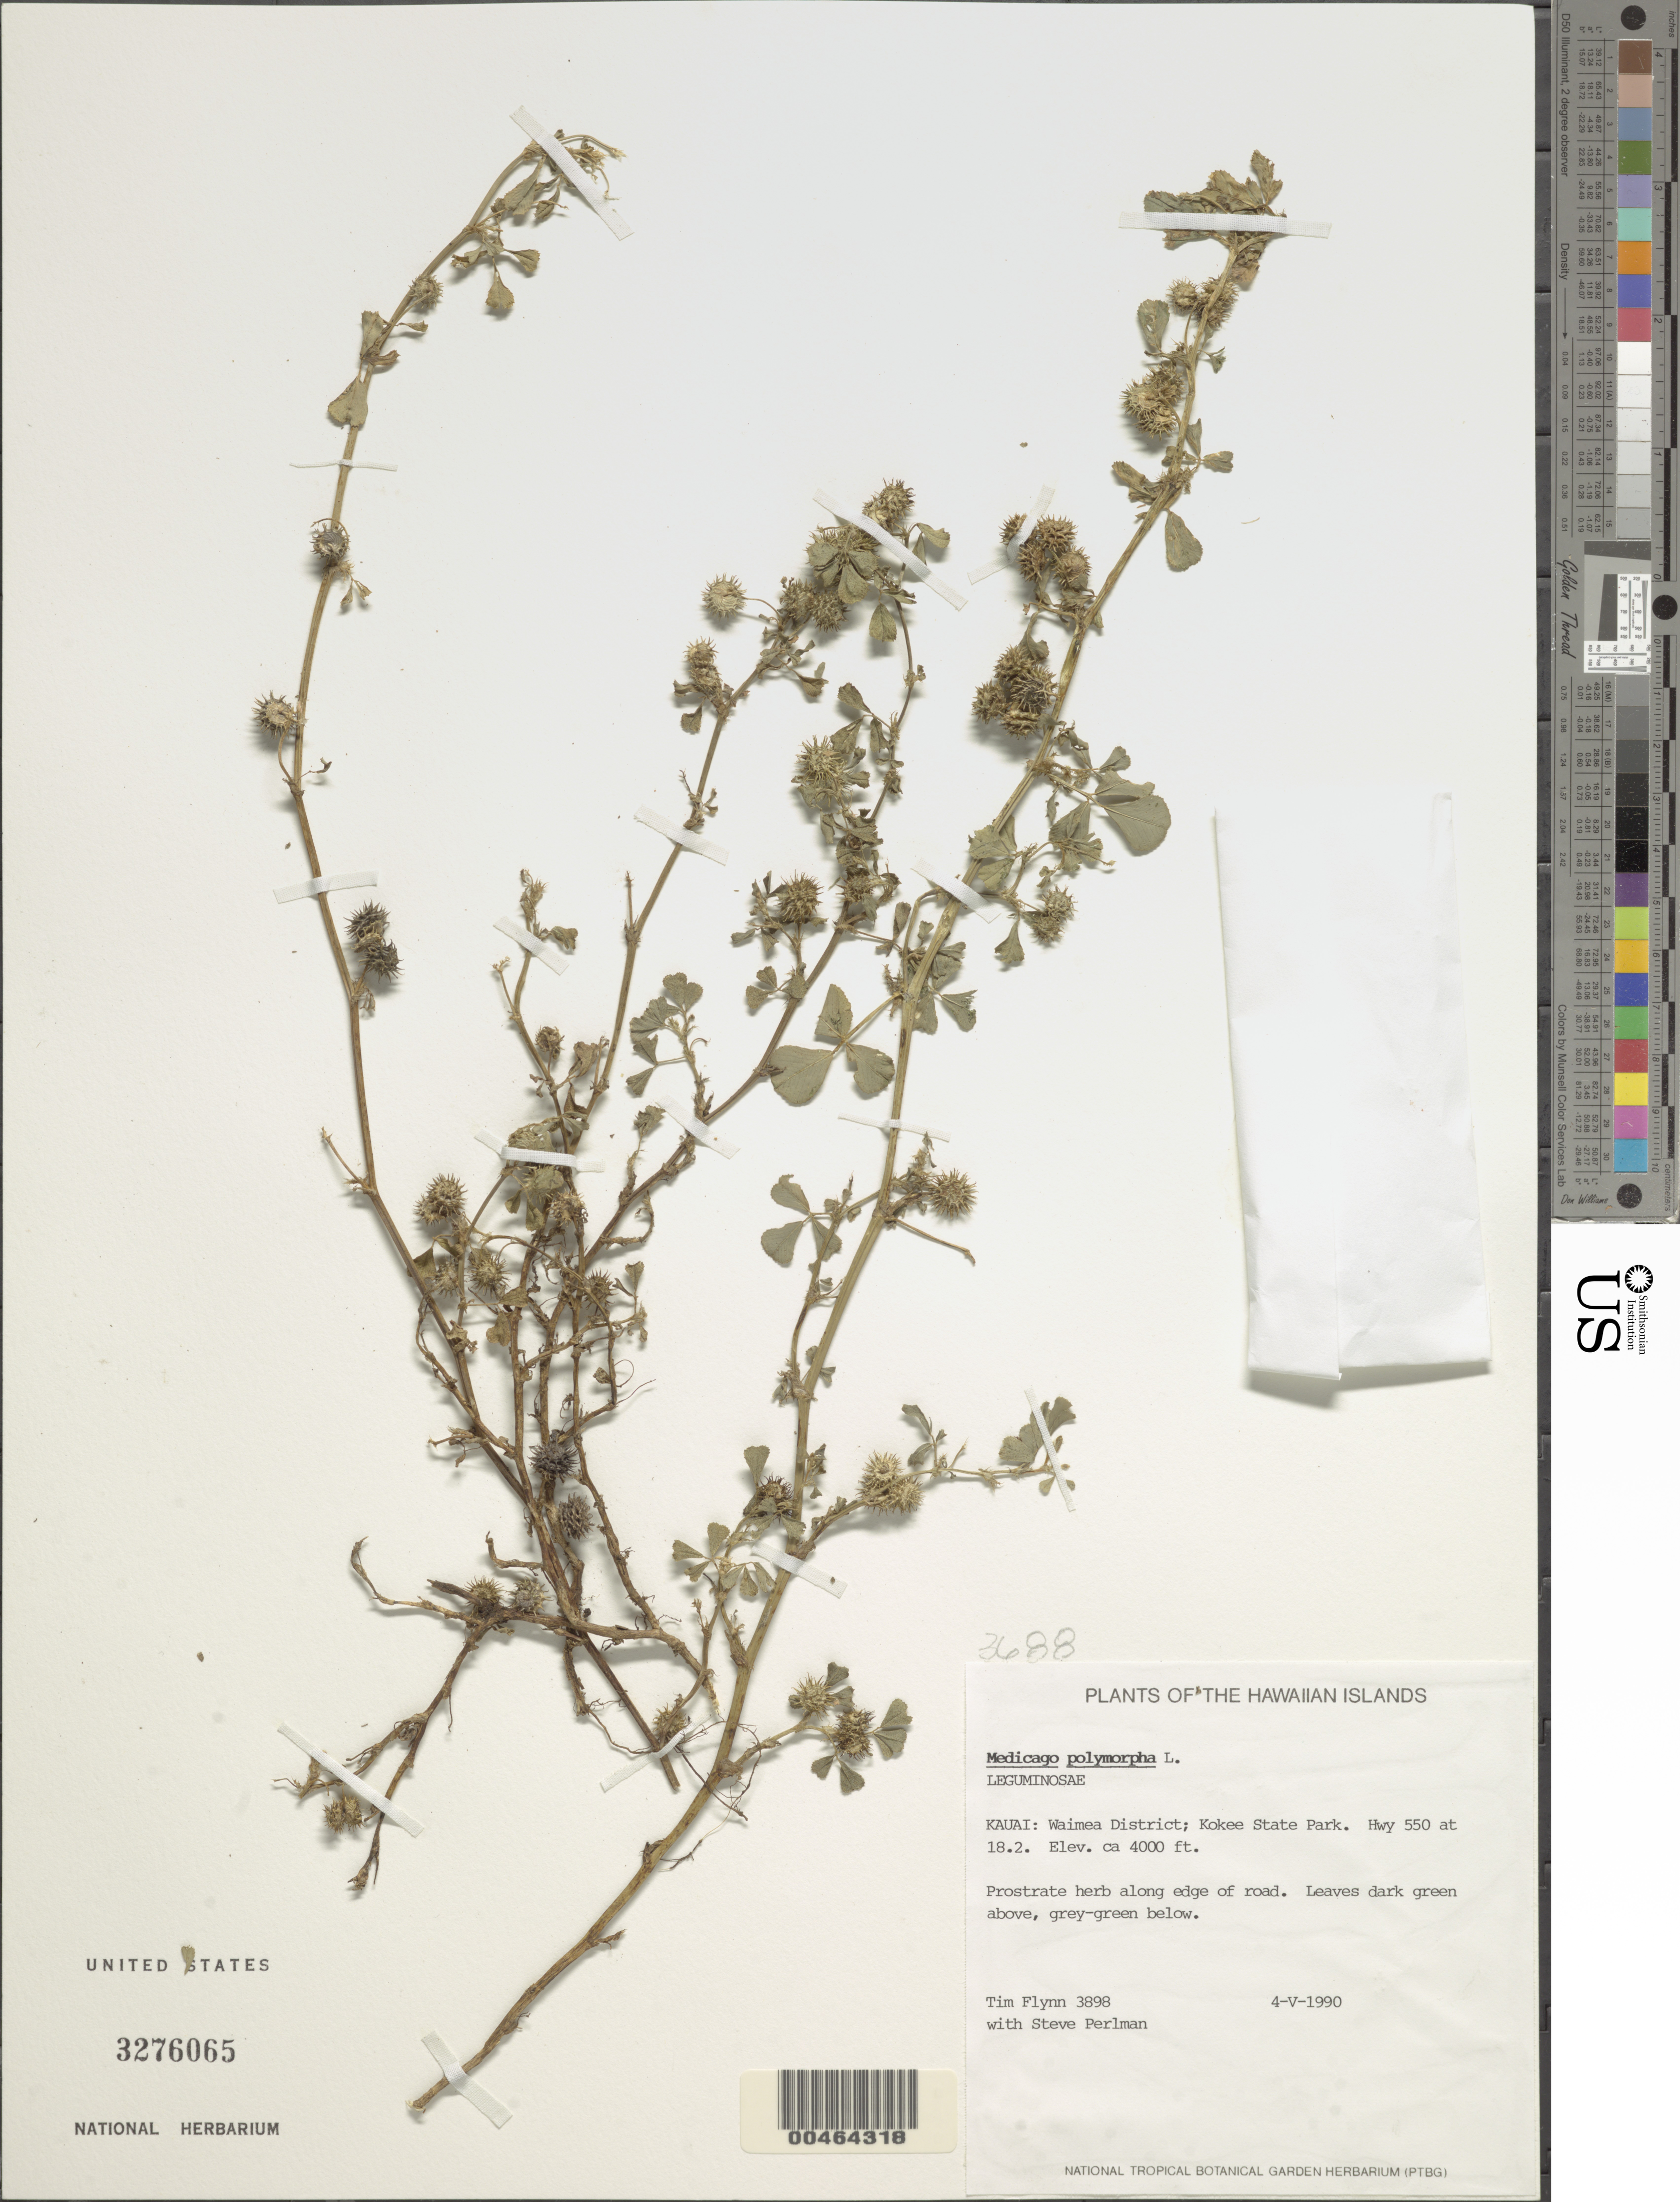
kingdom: Plantae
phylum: Tracheophyta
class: Magnoliopsida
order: Fabales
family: Fabaceae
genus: Medicago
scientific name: Medicago polymorpha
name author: L.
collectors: T. W. Flynn & S. P. Perlman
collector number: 3898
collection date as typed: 4 May 1990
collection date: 1990-05-04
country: United States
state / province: Hawaii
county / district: Kauai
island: Kaua'i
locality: Waimea District; Kokee State Park. Hwy 550 at 18.2, along edge of road.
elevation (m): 1219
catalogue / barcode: US 3276065